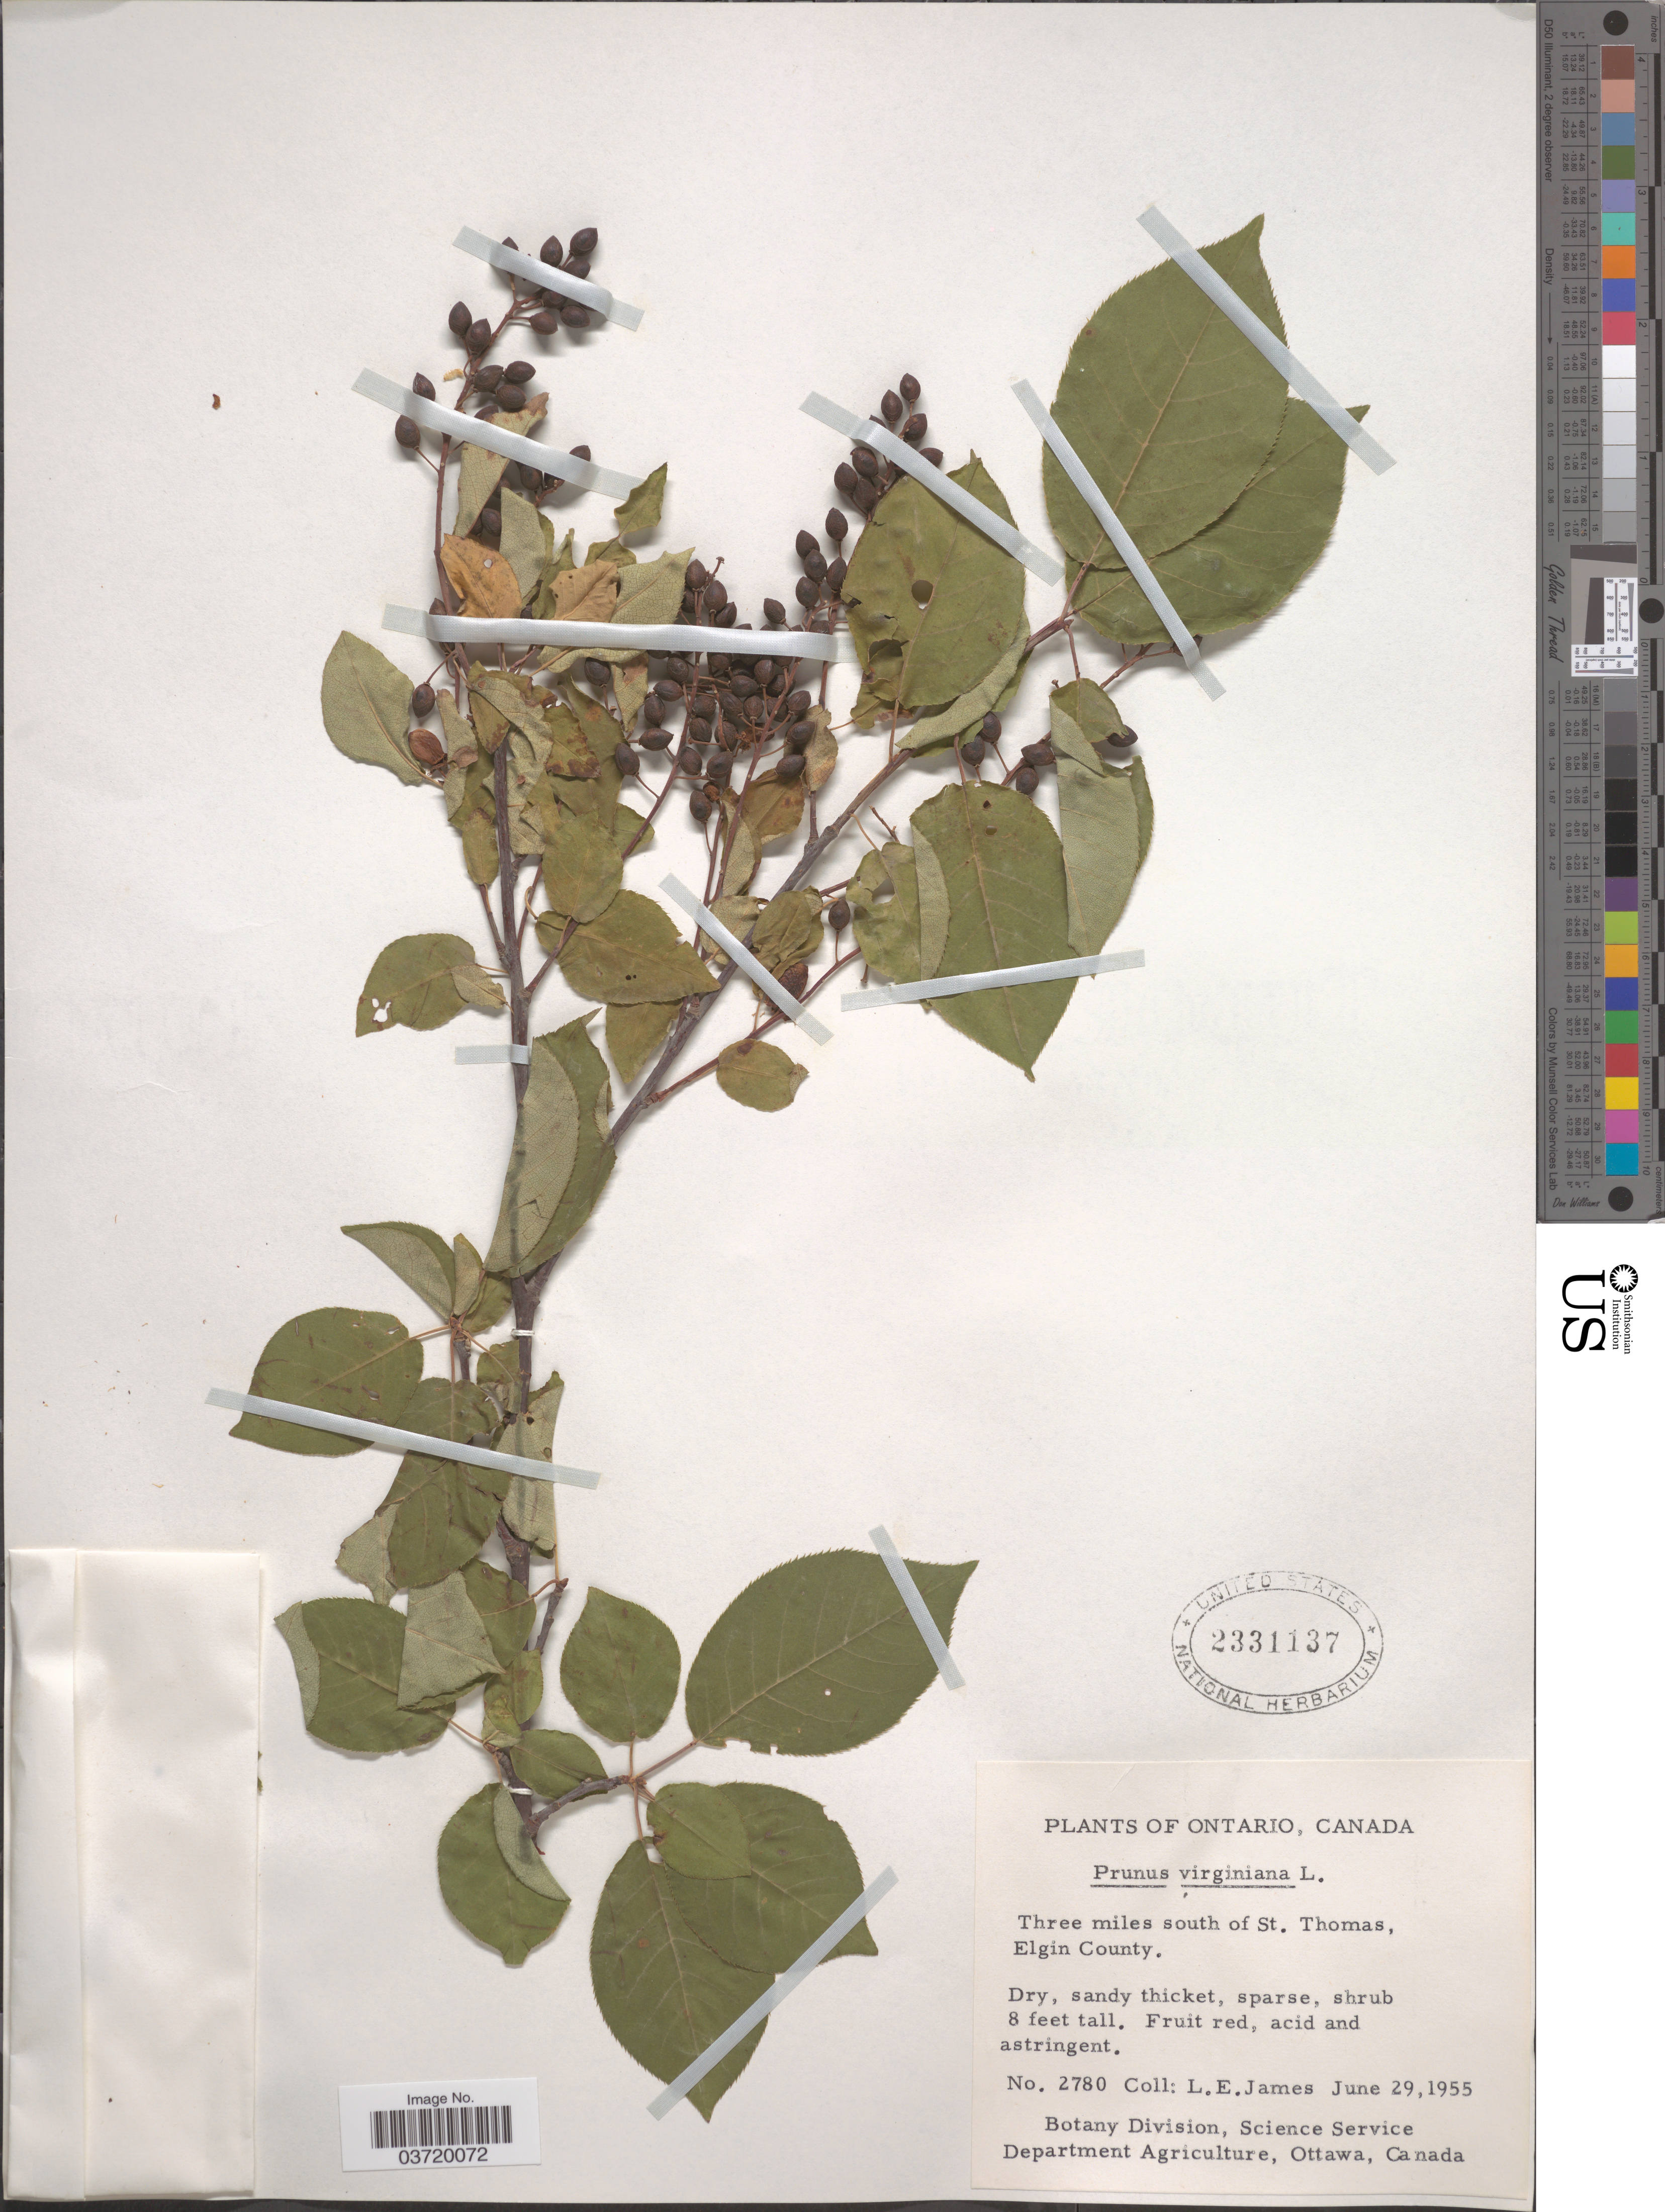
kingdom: Plantae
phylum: Tracheophyta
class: Magnoliopsida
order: Rosales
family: Rosaceae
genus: Prunus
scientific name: Prunus virginiana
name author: L.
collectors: L. E. James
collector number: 2780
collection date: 1955-06-29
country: Canada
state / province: Ontario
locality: Three miles south of St. Thomas. Elgin County.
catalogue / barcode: US 2331137